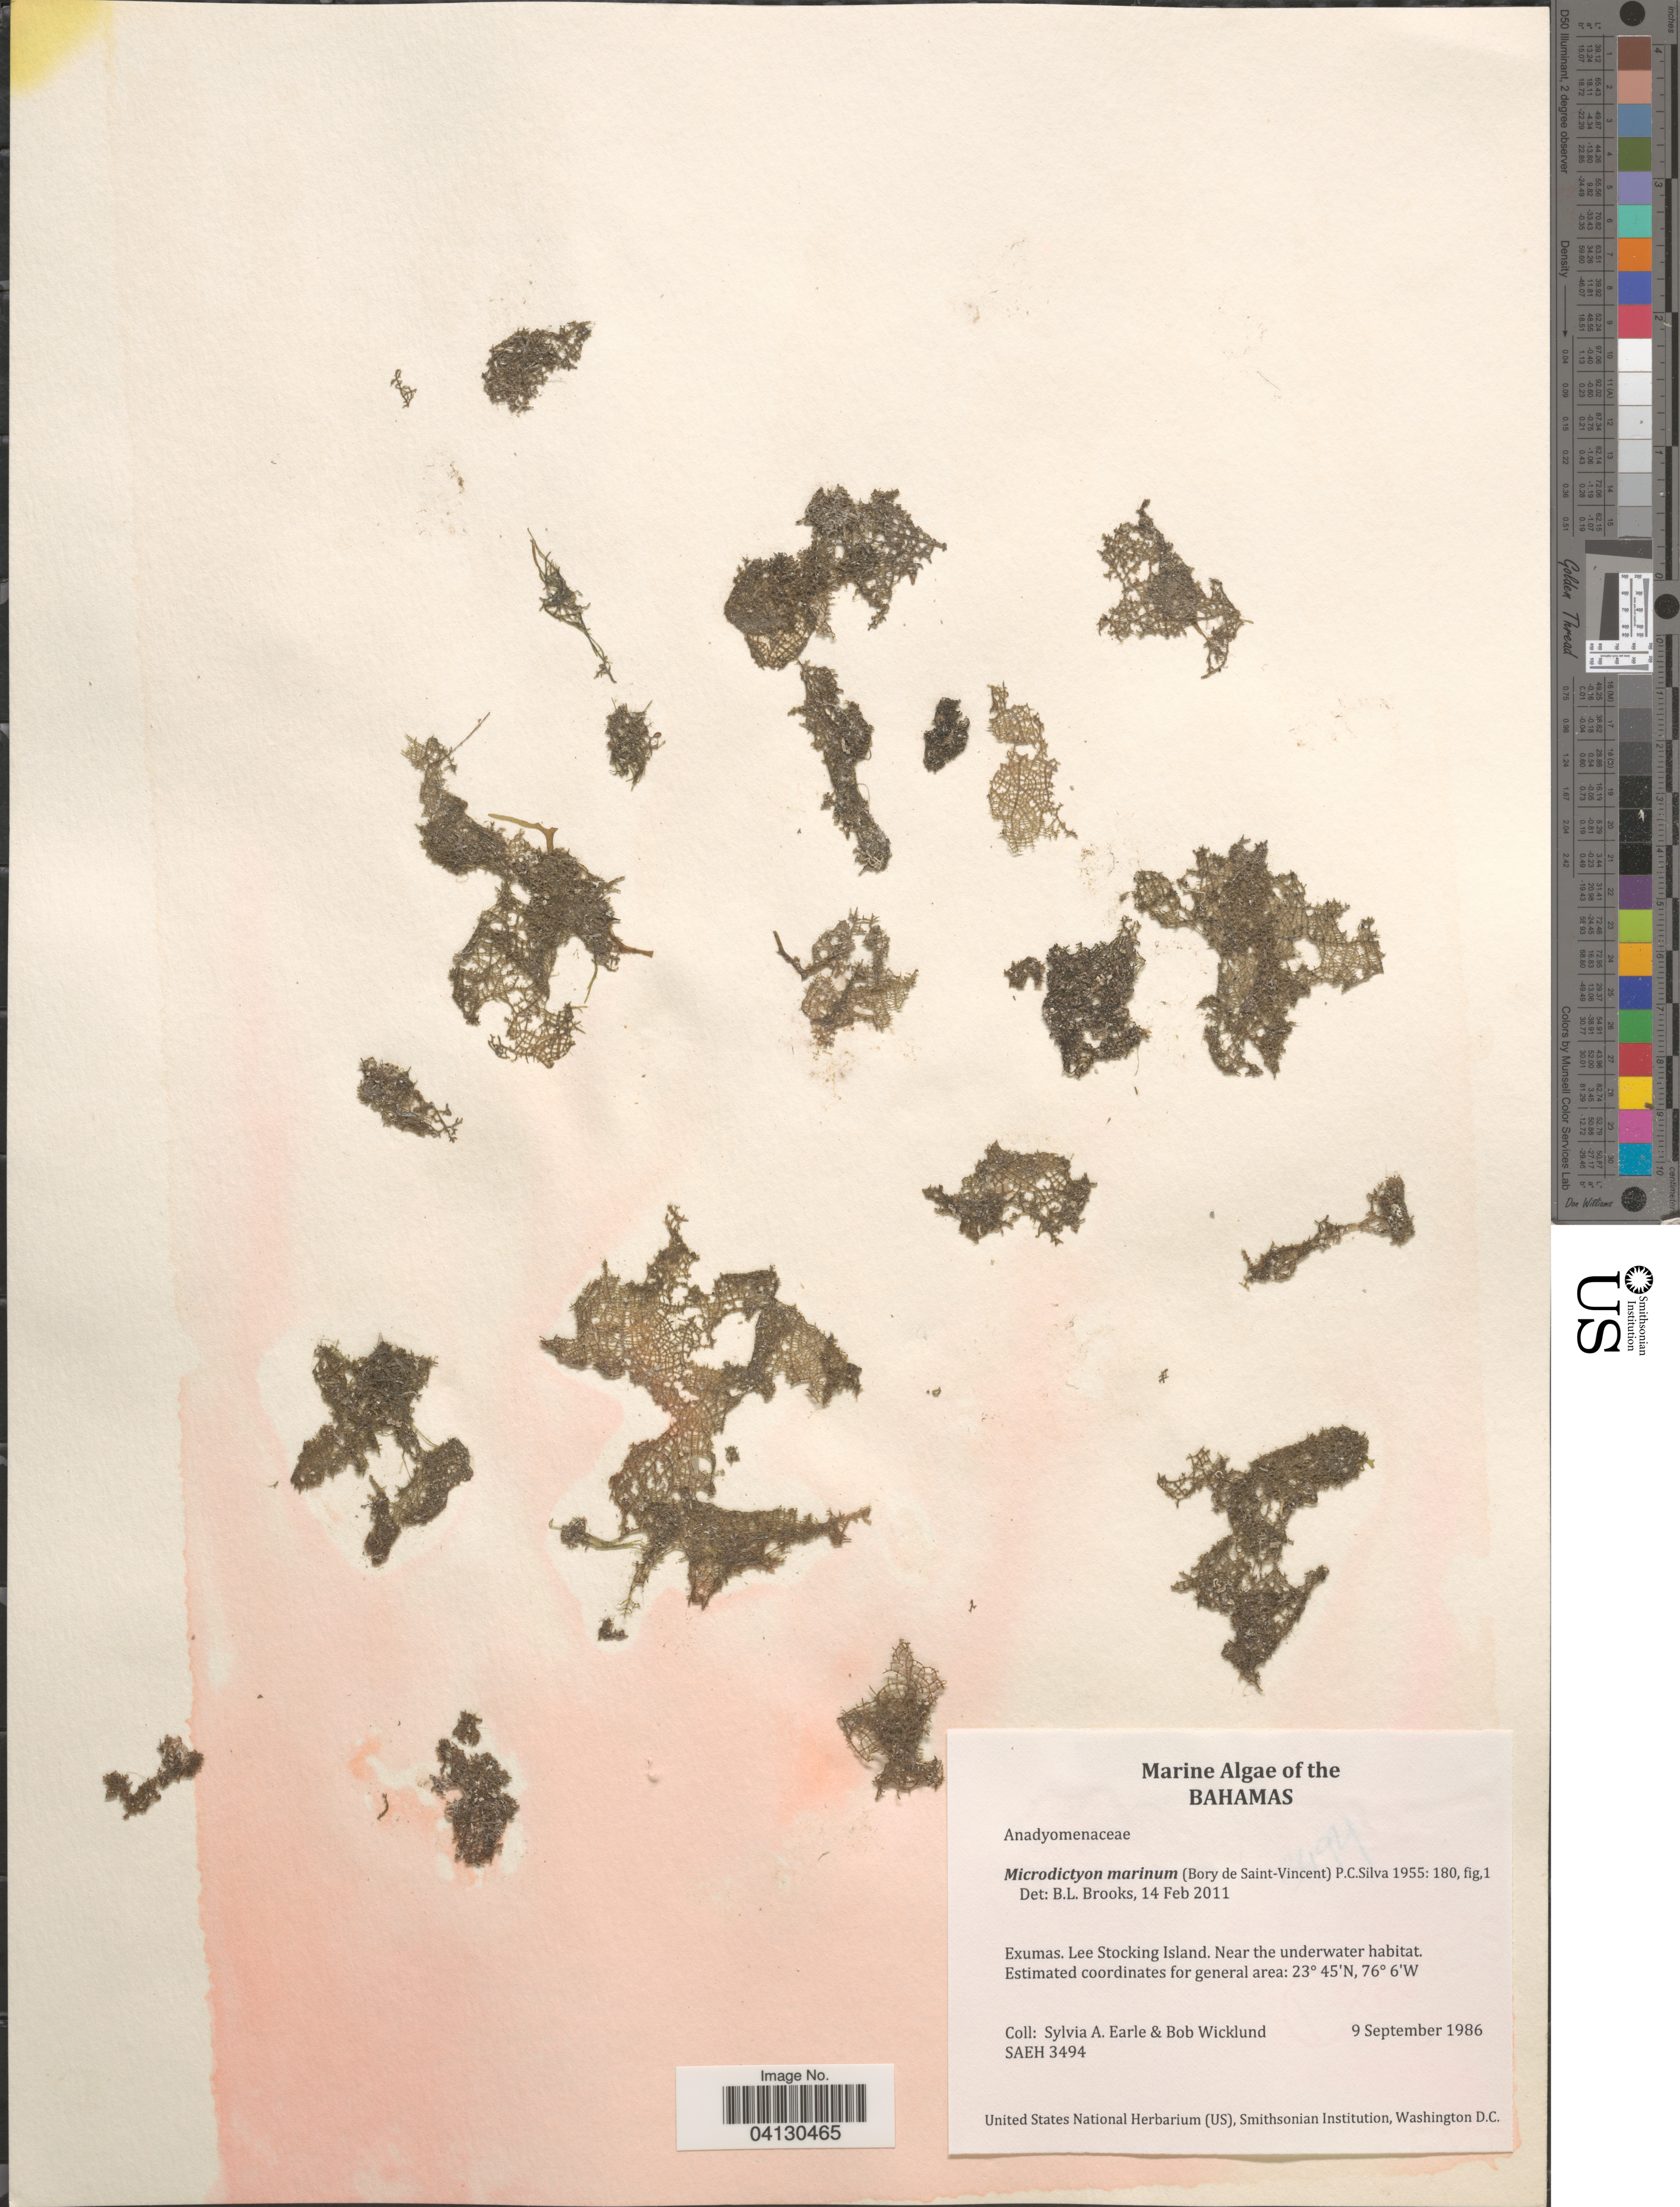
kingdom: Plantae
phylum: Chlorophyta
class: Ulvophyceae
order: Cladophorales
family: Anadyomenaceae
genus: Microdictyon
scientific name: Microdictyon marinum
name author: (Bory) P.C. Silva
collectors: S. A. Earle & B. Wicklund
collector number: SAEH3494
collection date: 1986-09-09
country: Bahamas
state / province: Exuma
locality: Exumas. Lee Stocking Island. Near the underwater habitat.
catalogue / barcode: US 329181